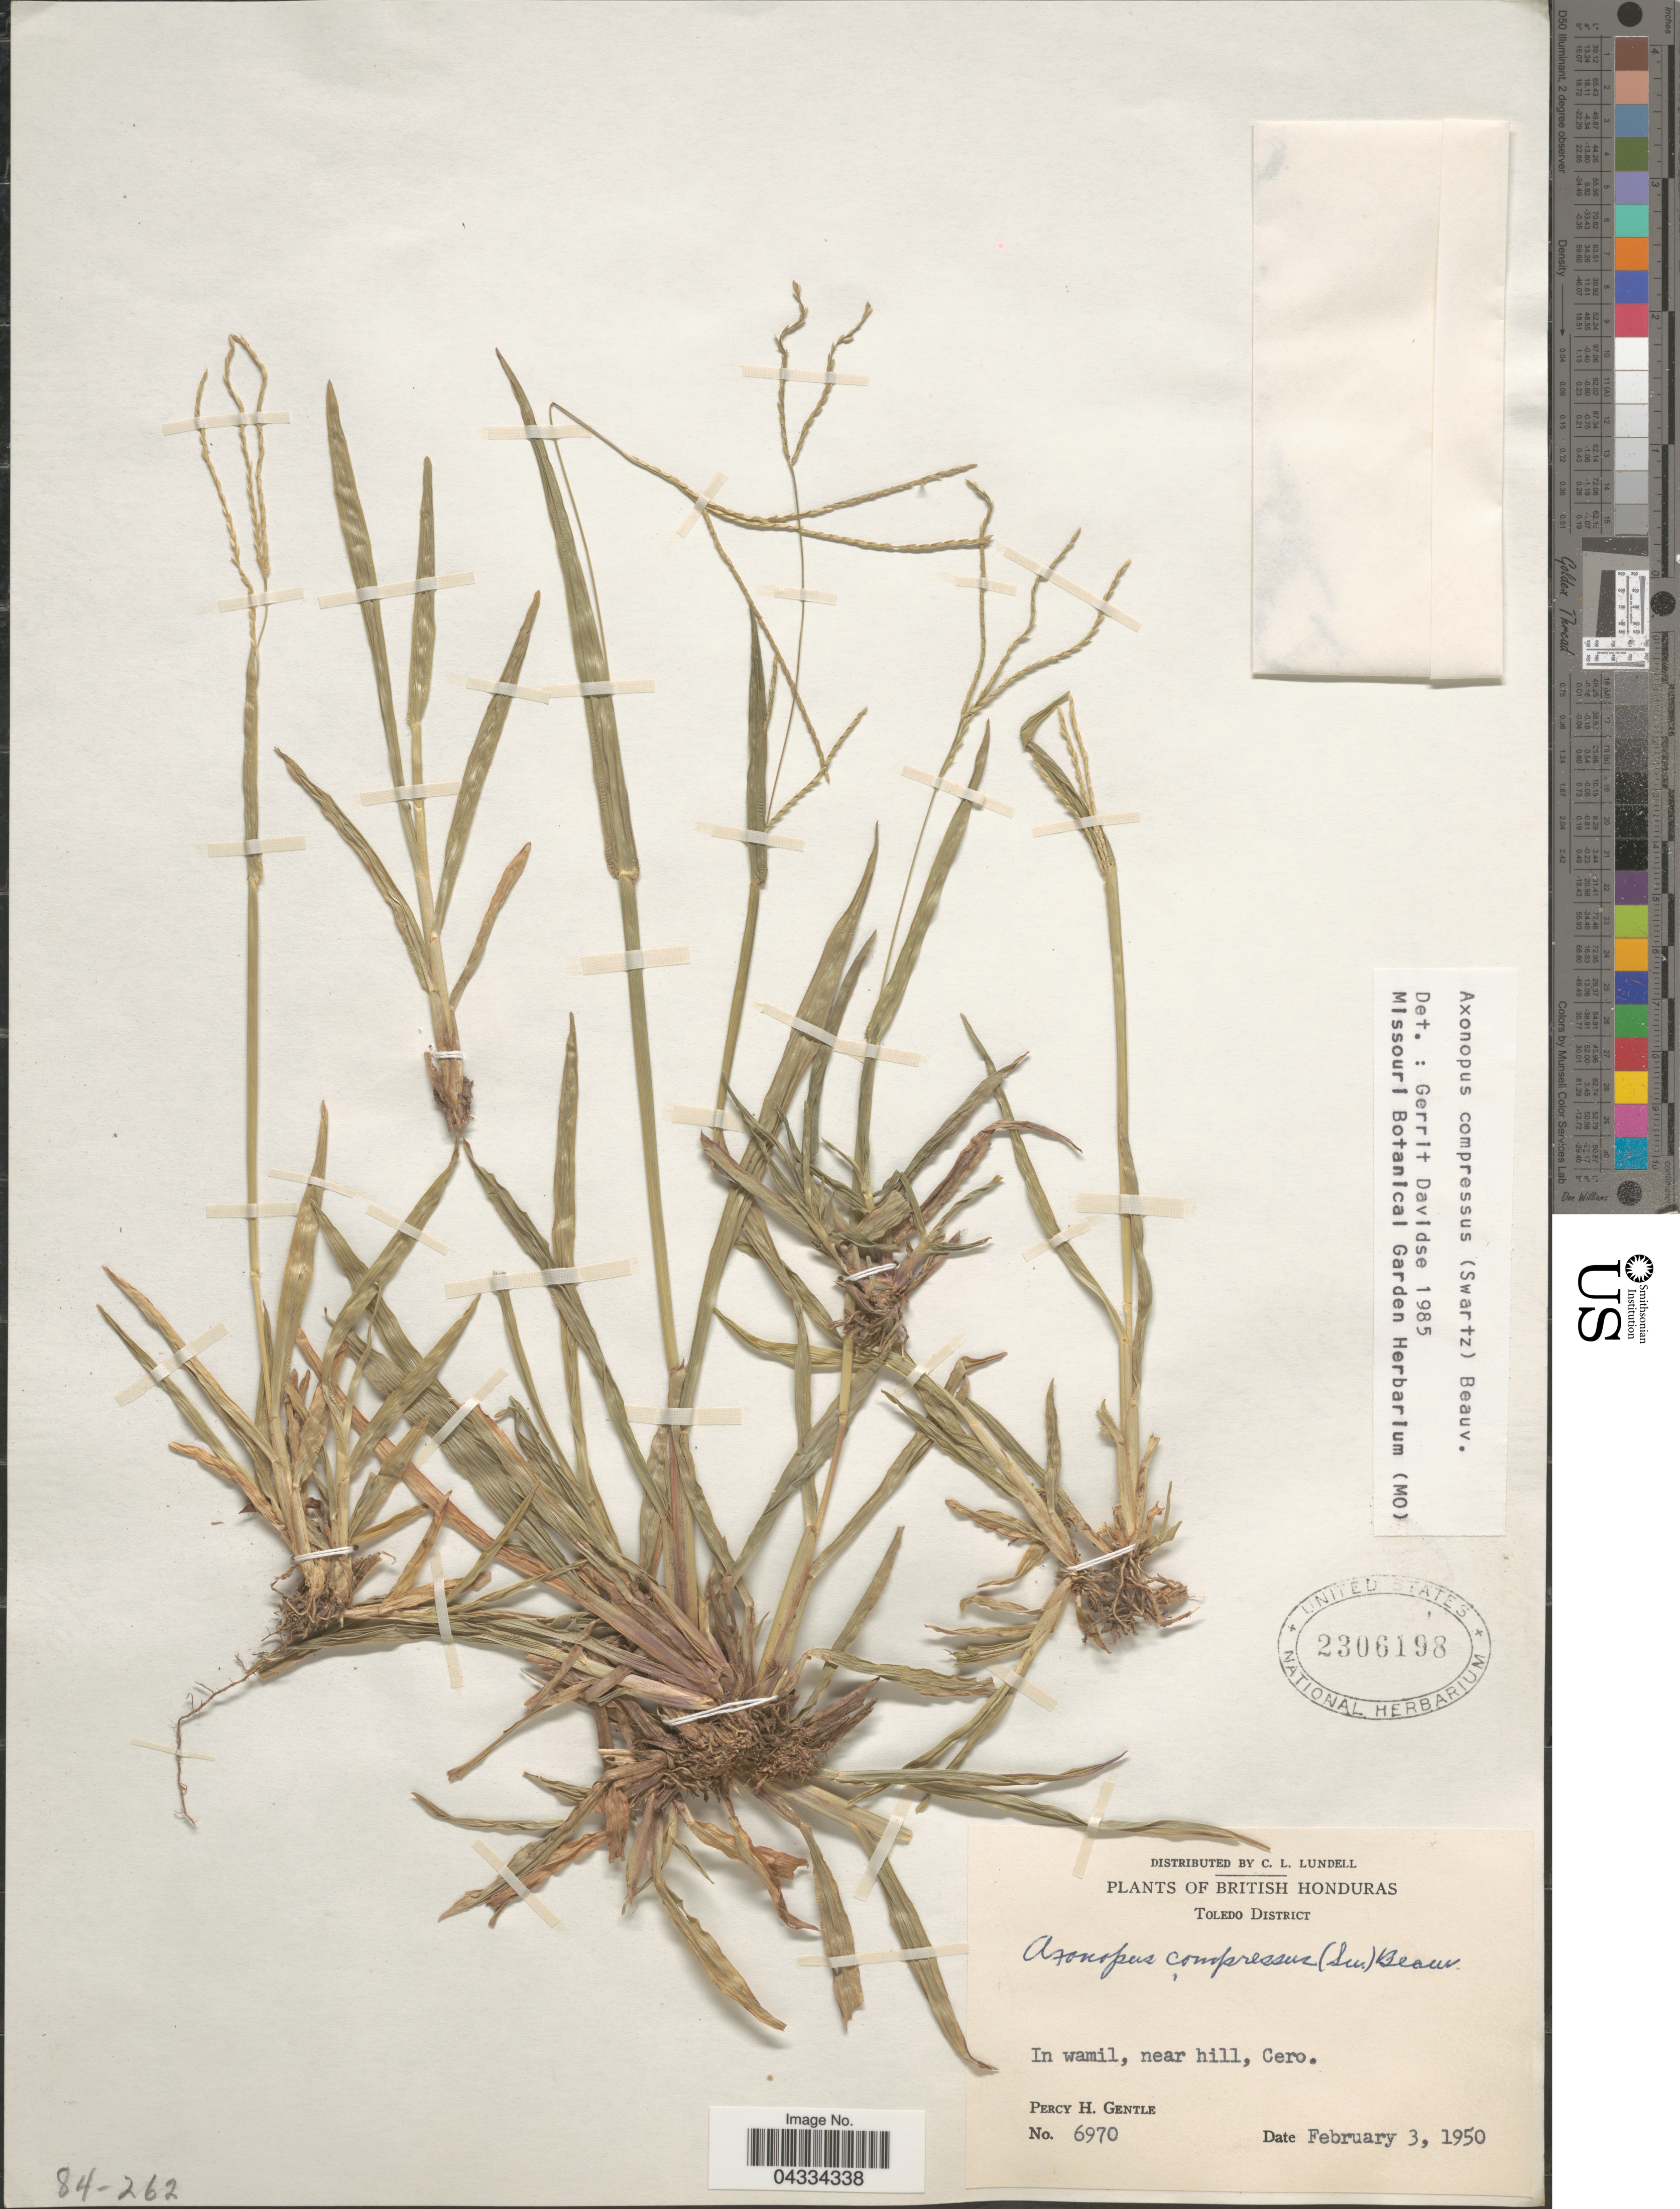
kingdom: Plantae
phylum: Tracheophyta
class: Liliopsida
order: Poales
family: Poaceae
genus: Axonopus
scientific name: Axonopus compressus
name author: (Sw.) P. Beauv.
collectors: P. H. Gentle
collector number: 6970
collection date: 1950-02-03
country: Belize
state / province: Toledo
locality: British Honduras. Toledo District. In wamil, near hill, Cero.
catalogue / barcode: US 2306198